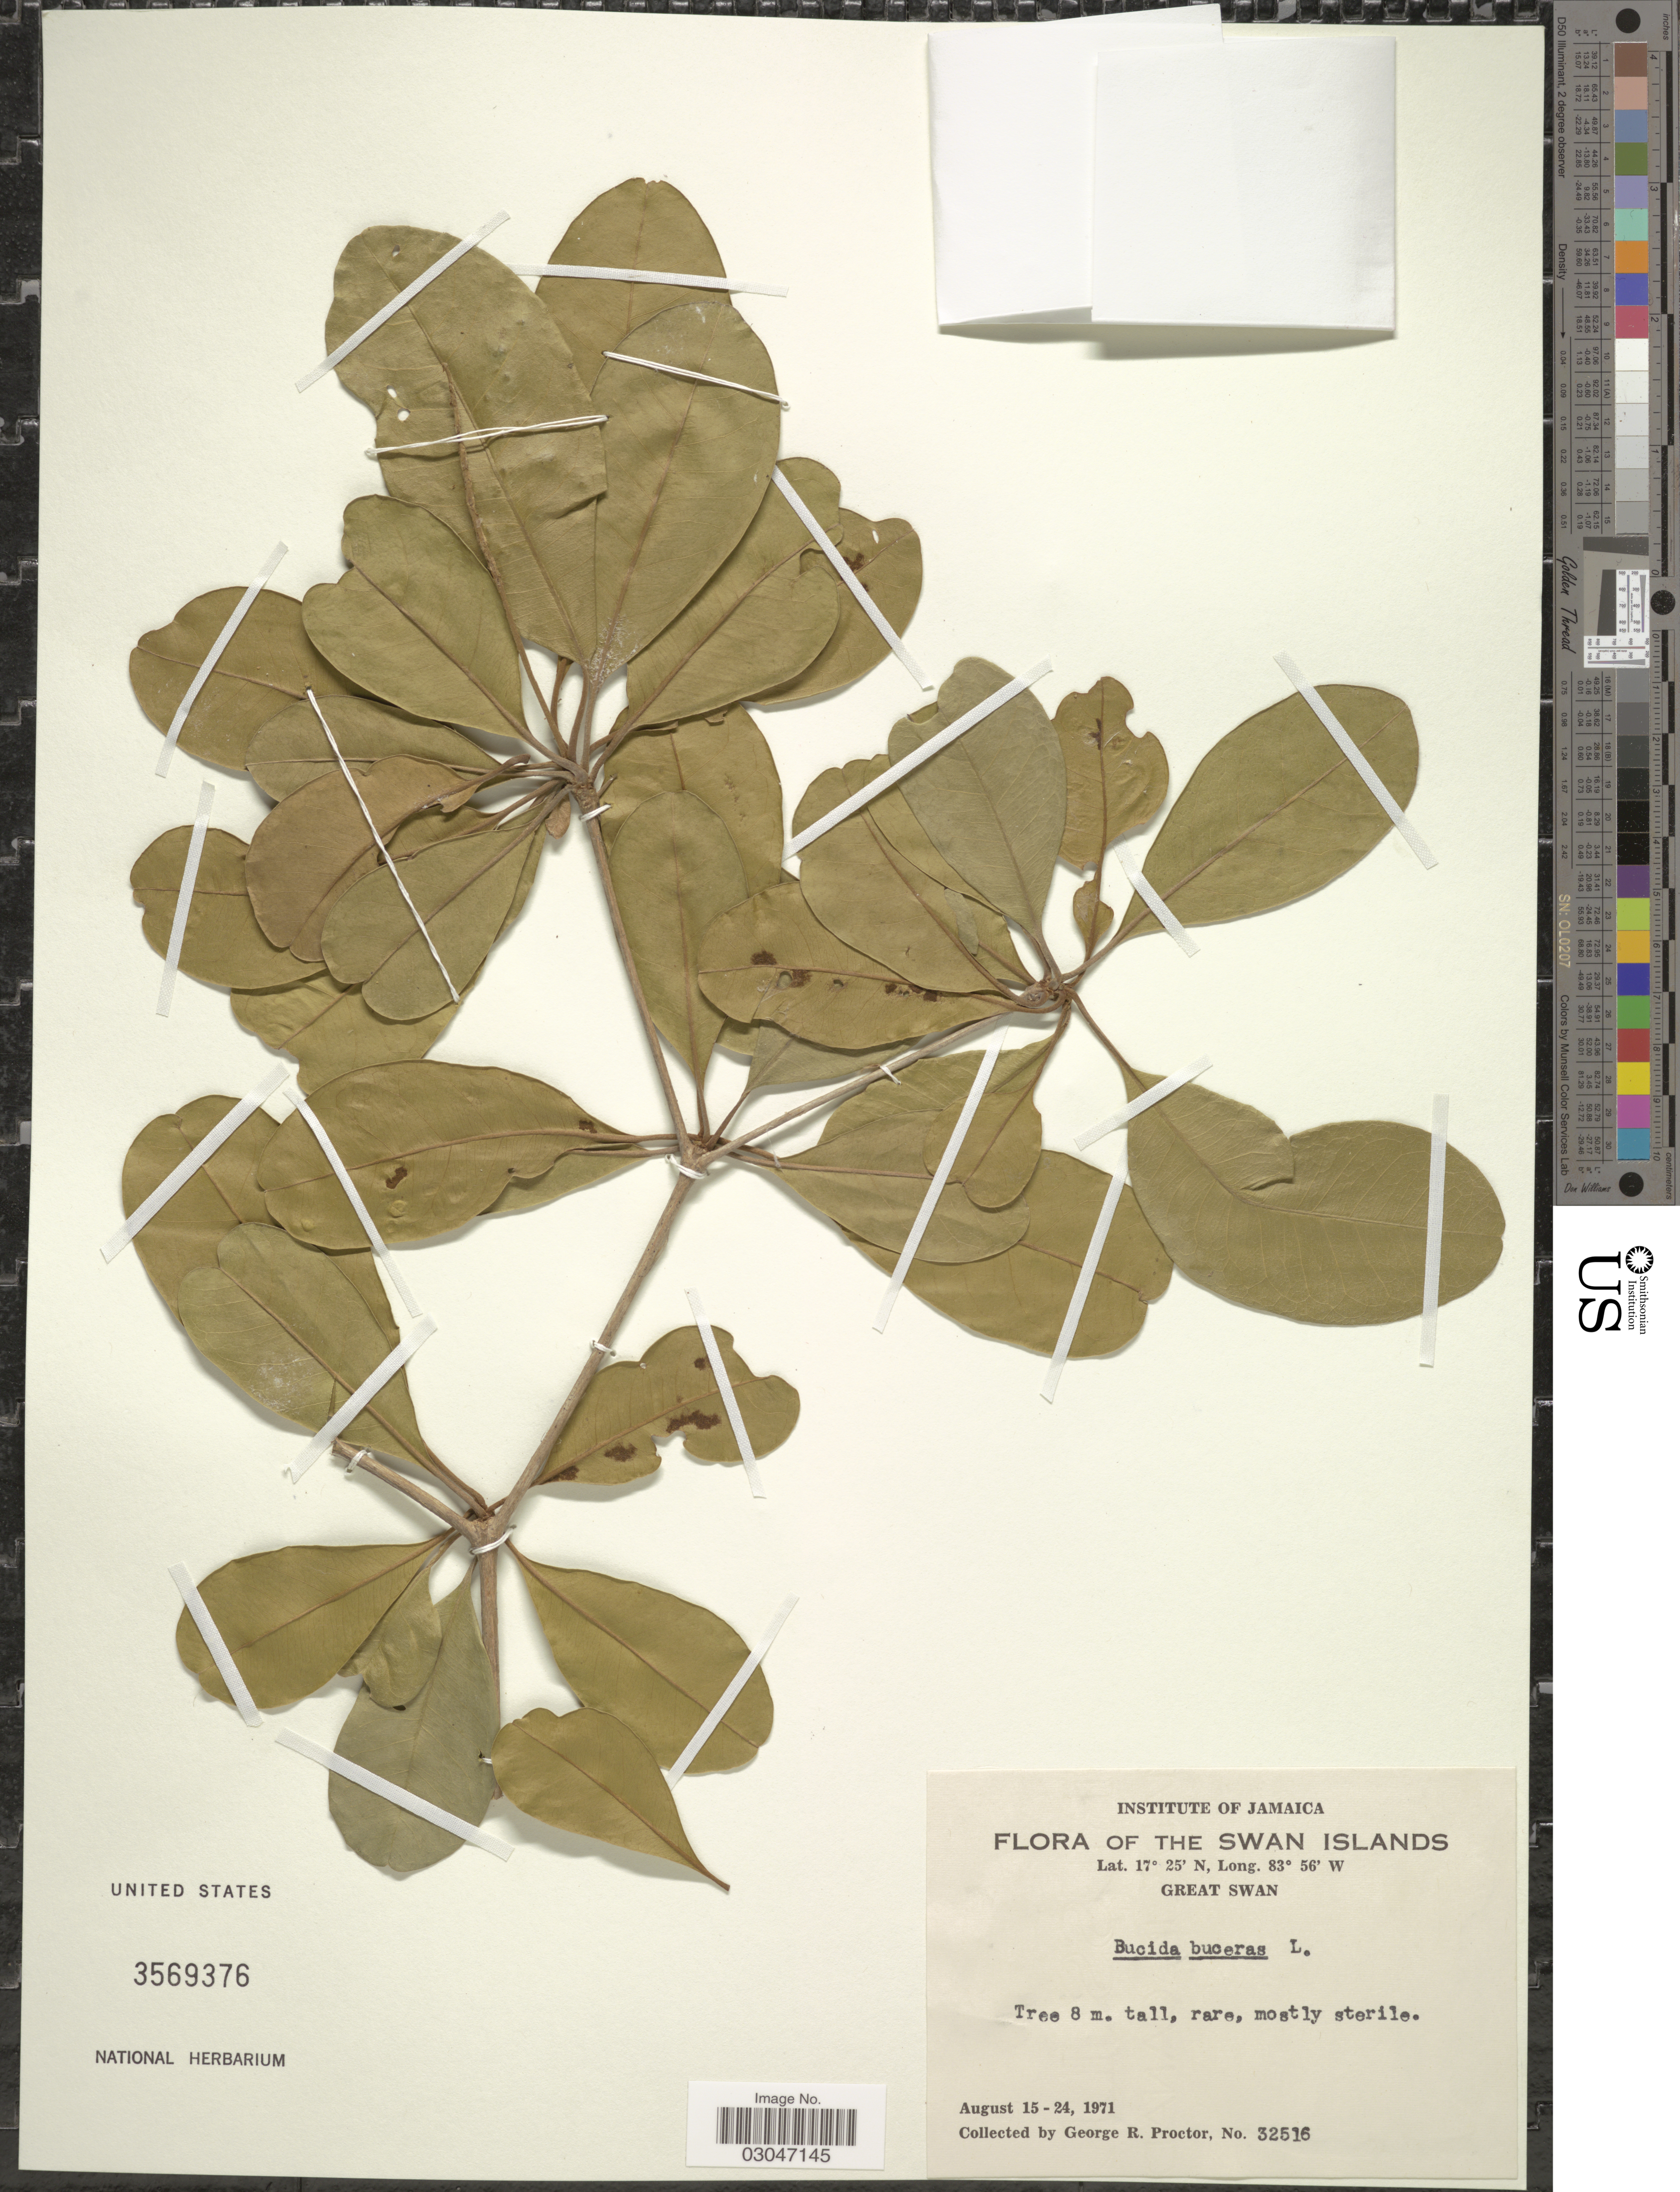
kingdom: Plantae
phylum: Tracheophyta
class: Magnoliopsida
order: Myrtales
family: Combretaceae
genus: Terminalia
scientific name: Terminalia buceras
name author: (L.) C. Wright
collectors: G. R. Proctor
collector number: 32516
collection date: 1971-08-15/1971-08-24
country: Honduras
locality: The Swan Islands, Great Swan.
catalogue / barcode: US 3569376